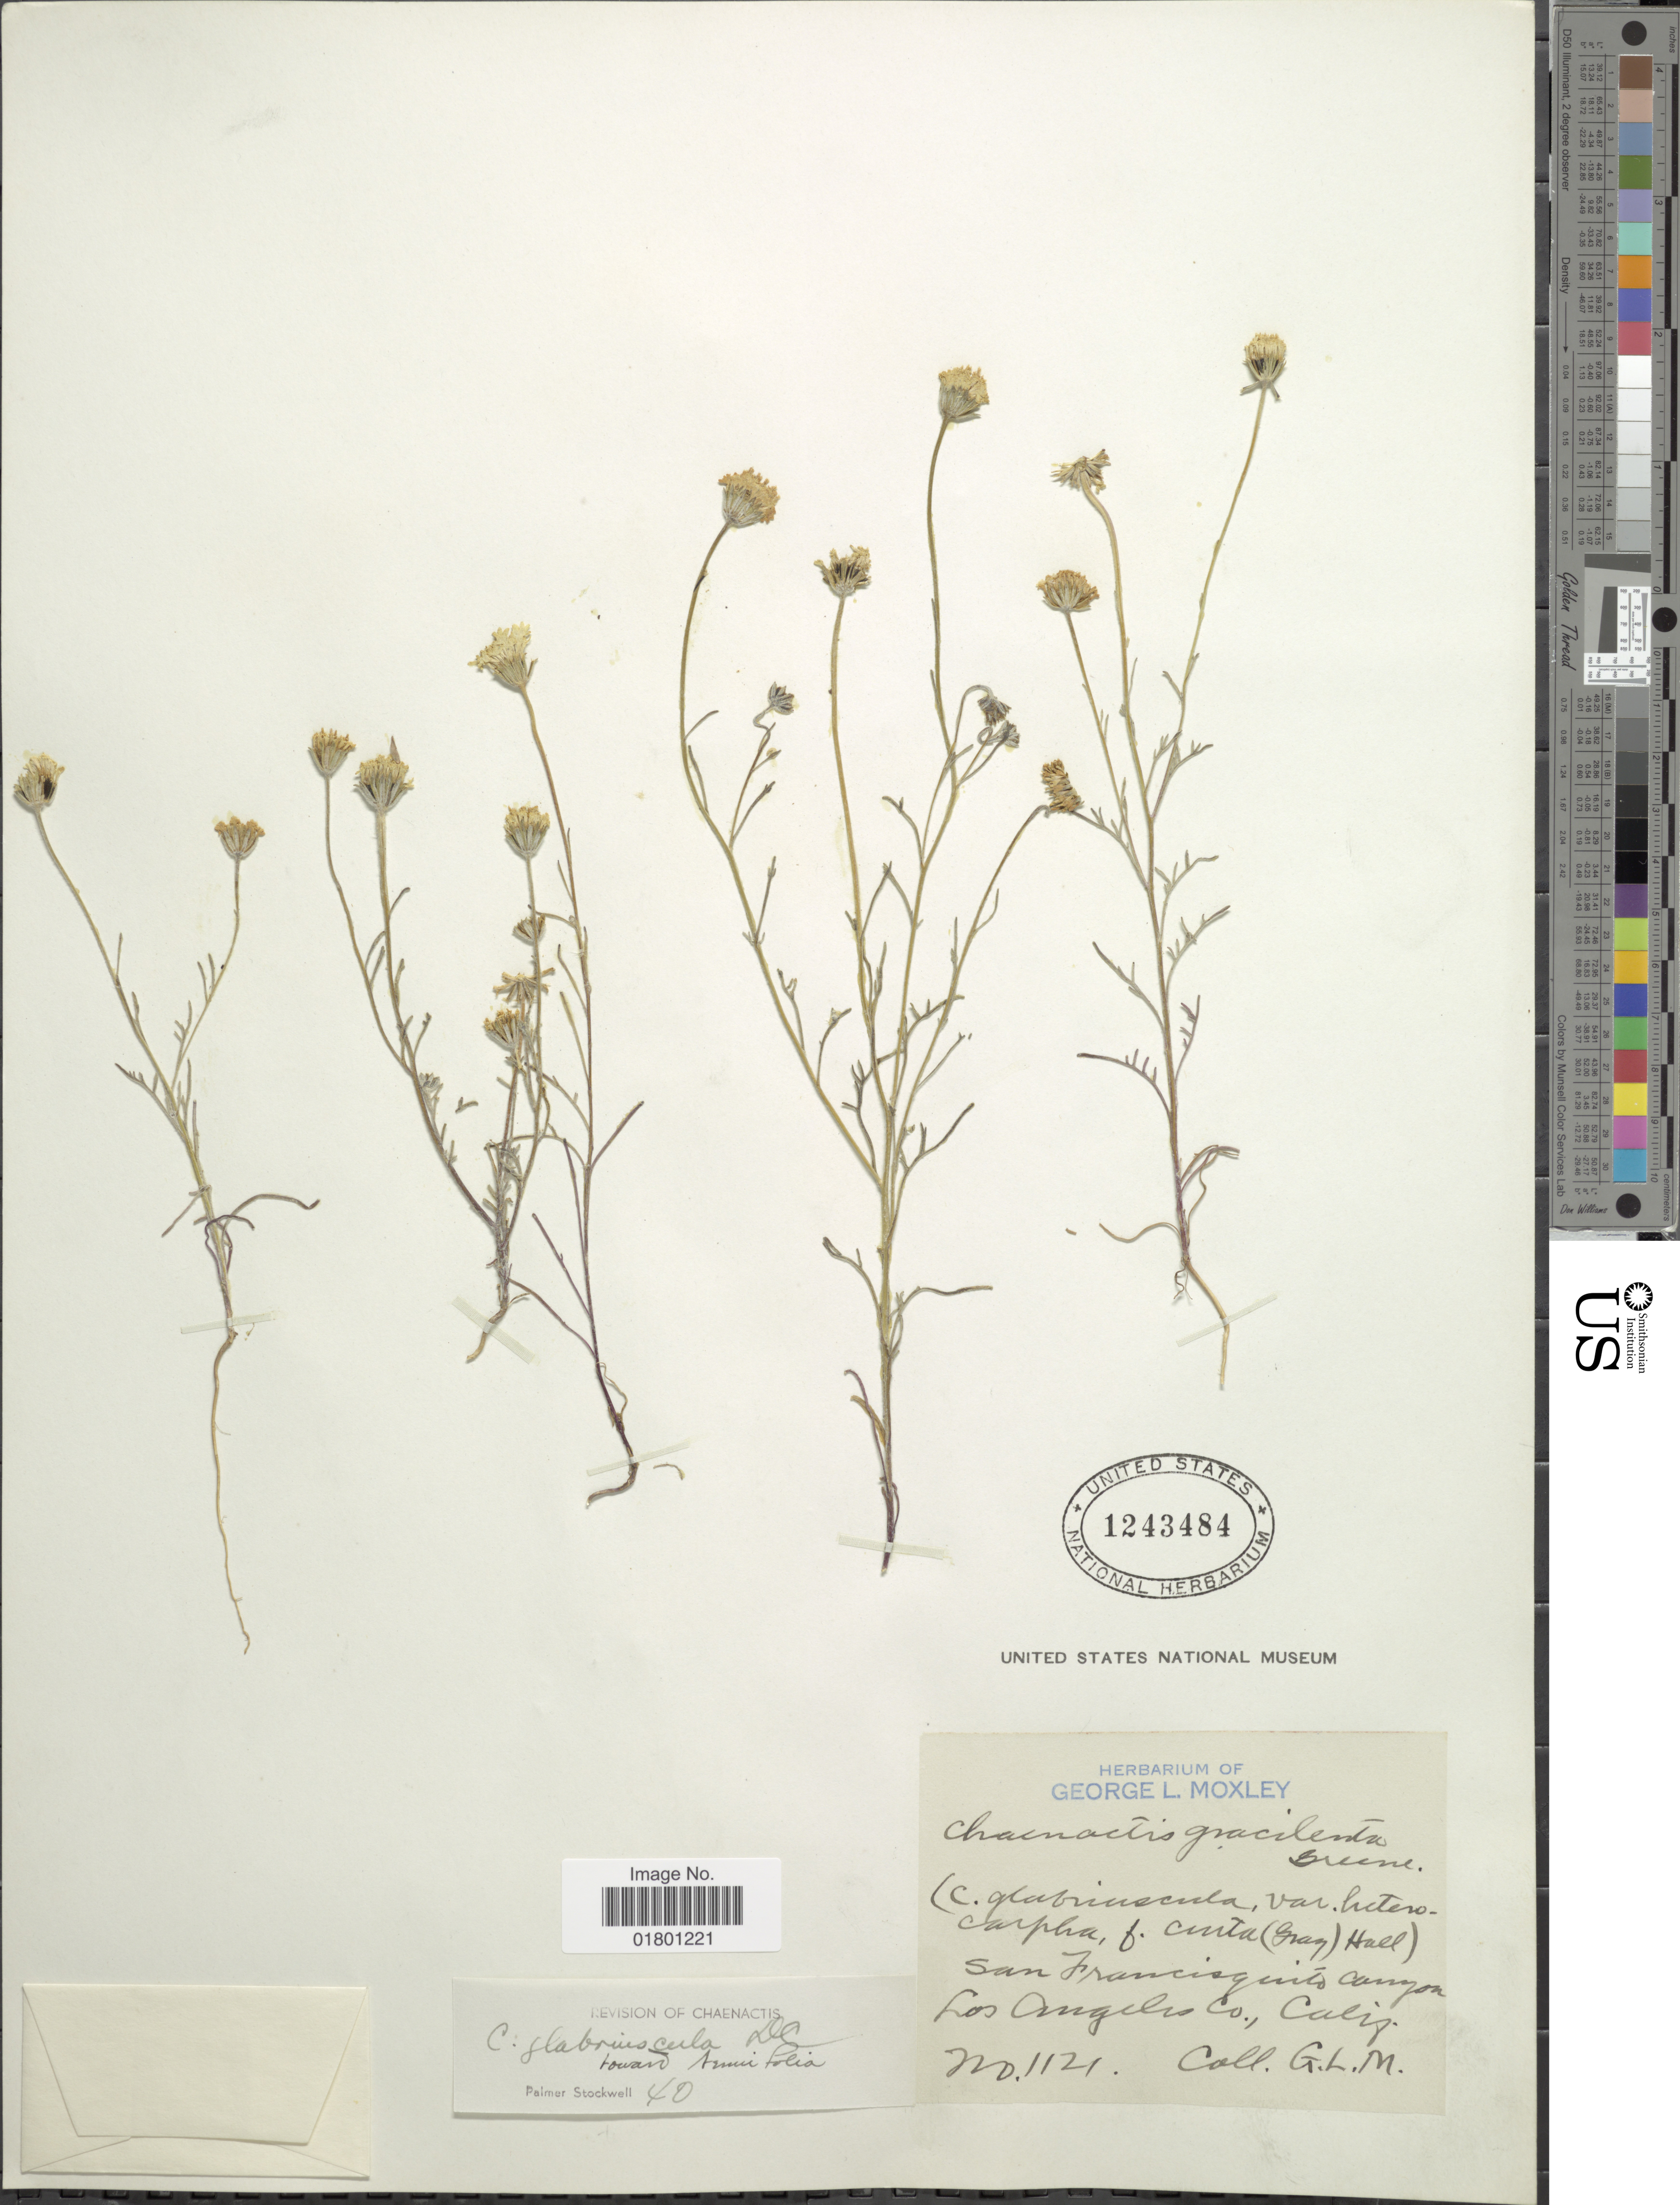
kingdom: Plantae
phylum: Tracheophyta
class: Magnoliopsida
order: Asterales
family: Asteraceae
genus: Chaenactis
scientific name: Chaenactis glabriuscula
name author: DC.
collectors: G. L. Moxley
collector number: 1121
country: United States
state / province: California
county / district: Los Angeles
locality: San Francisquito Canyon, Los Angeles Co.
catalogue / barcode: US 1243484